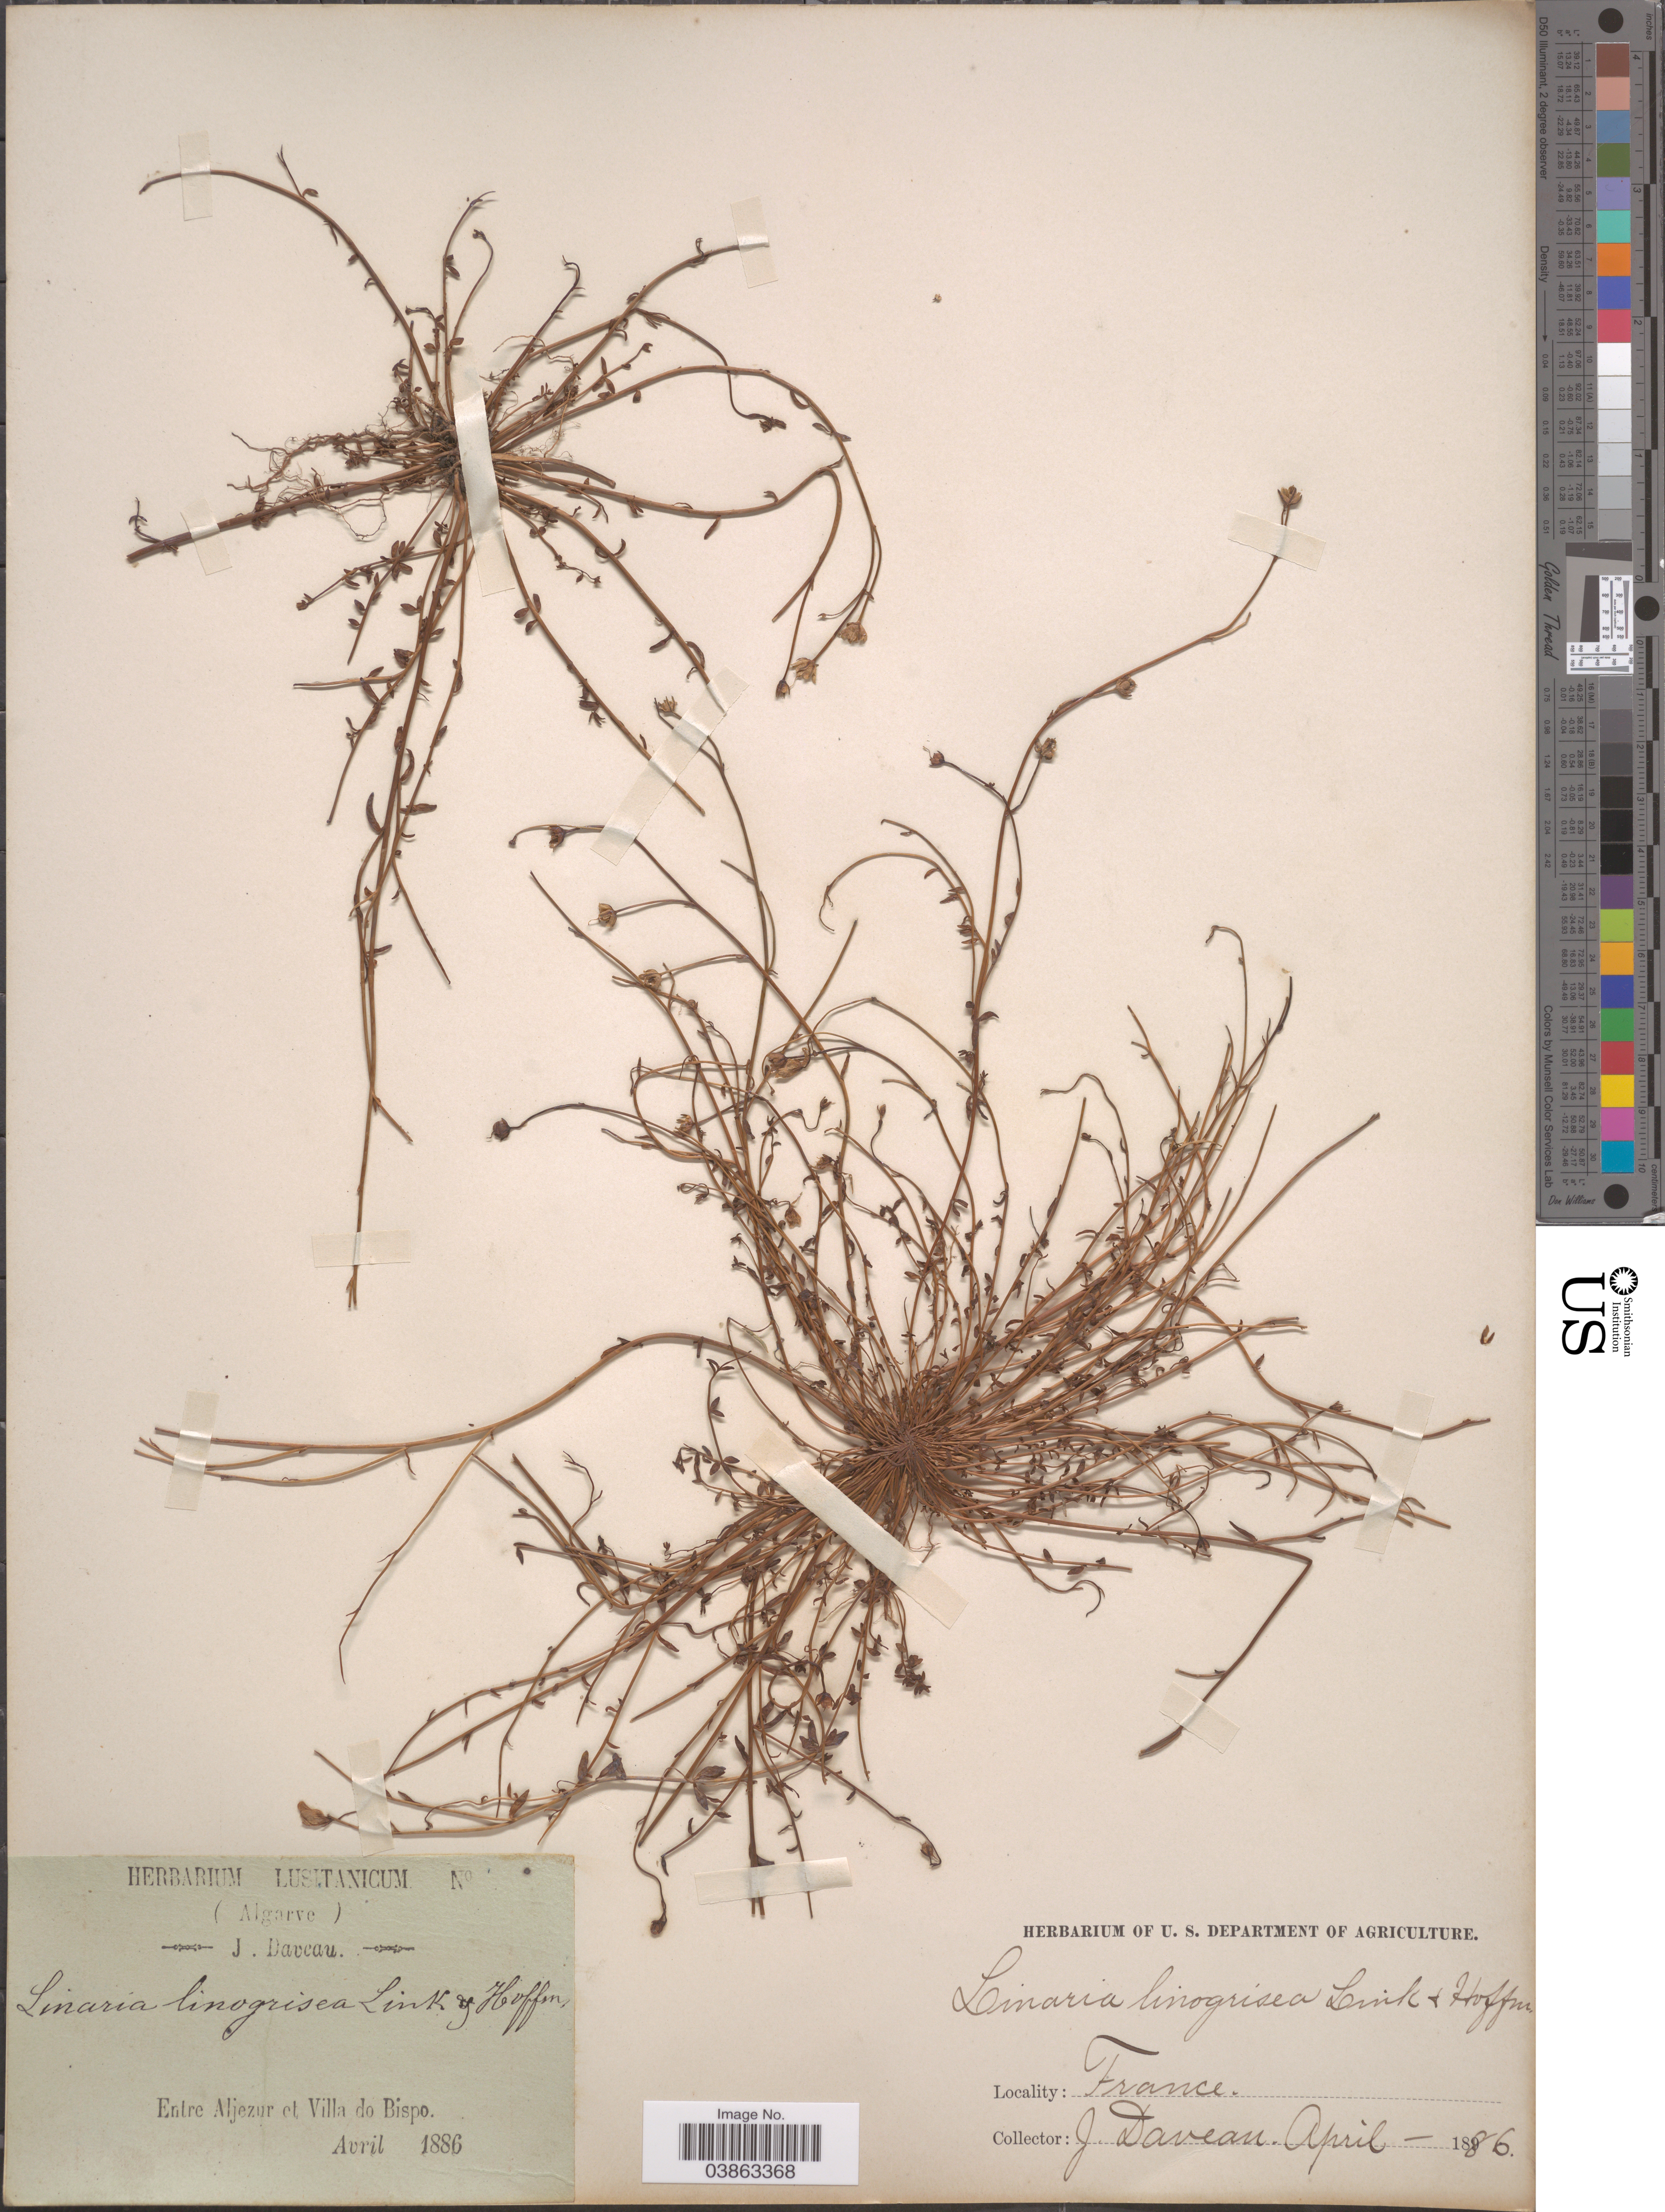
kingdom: Plantae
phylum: Tracheophyta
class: Magnoliopsida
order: Lamiales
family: Plantaginaceae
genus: Linaria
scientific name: Linaria linogrisea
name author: Hoffmanns. & Link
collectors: J. Daveau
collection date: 1886-04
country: France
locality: Entre Aljezur et Villa do Bispo.